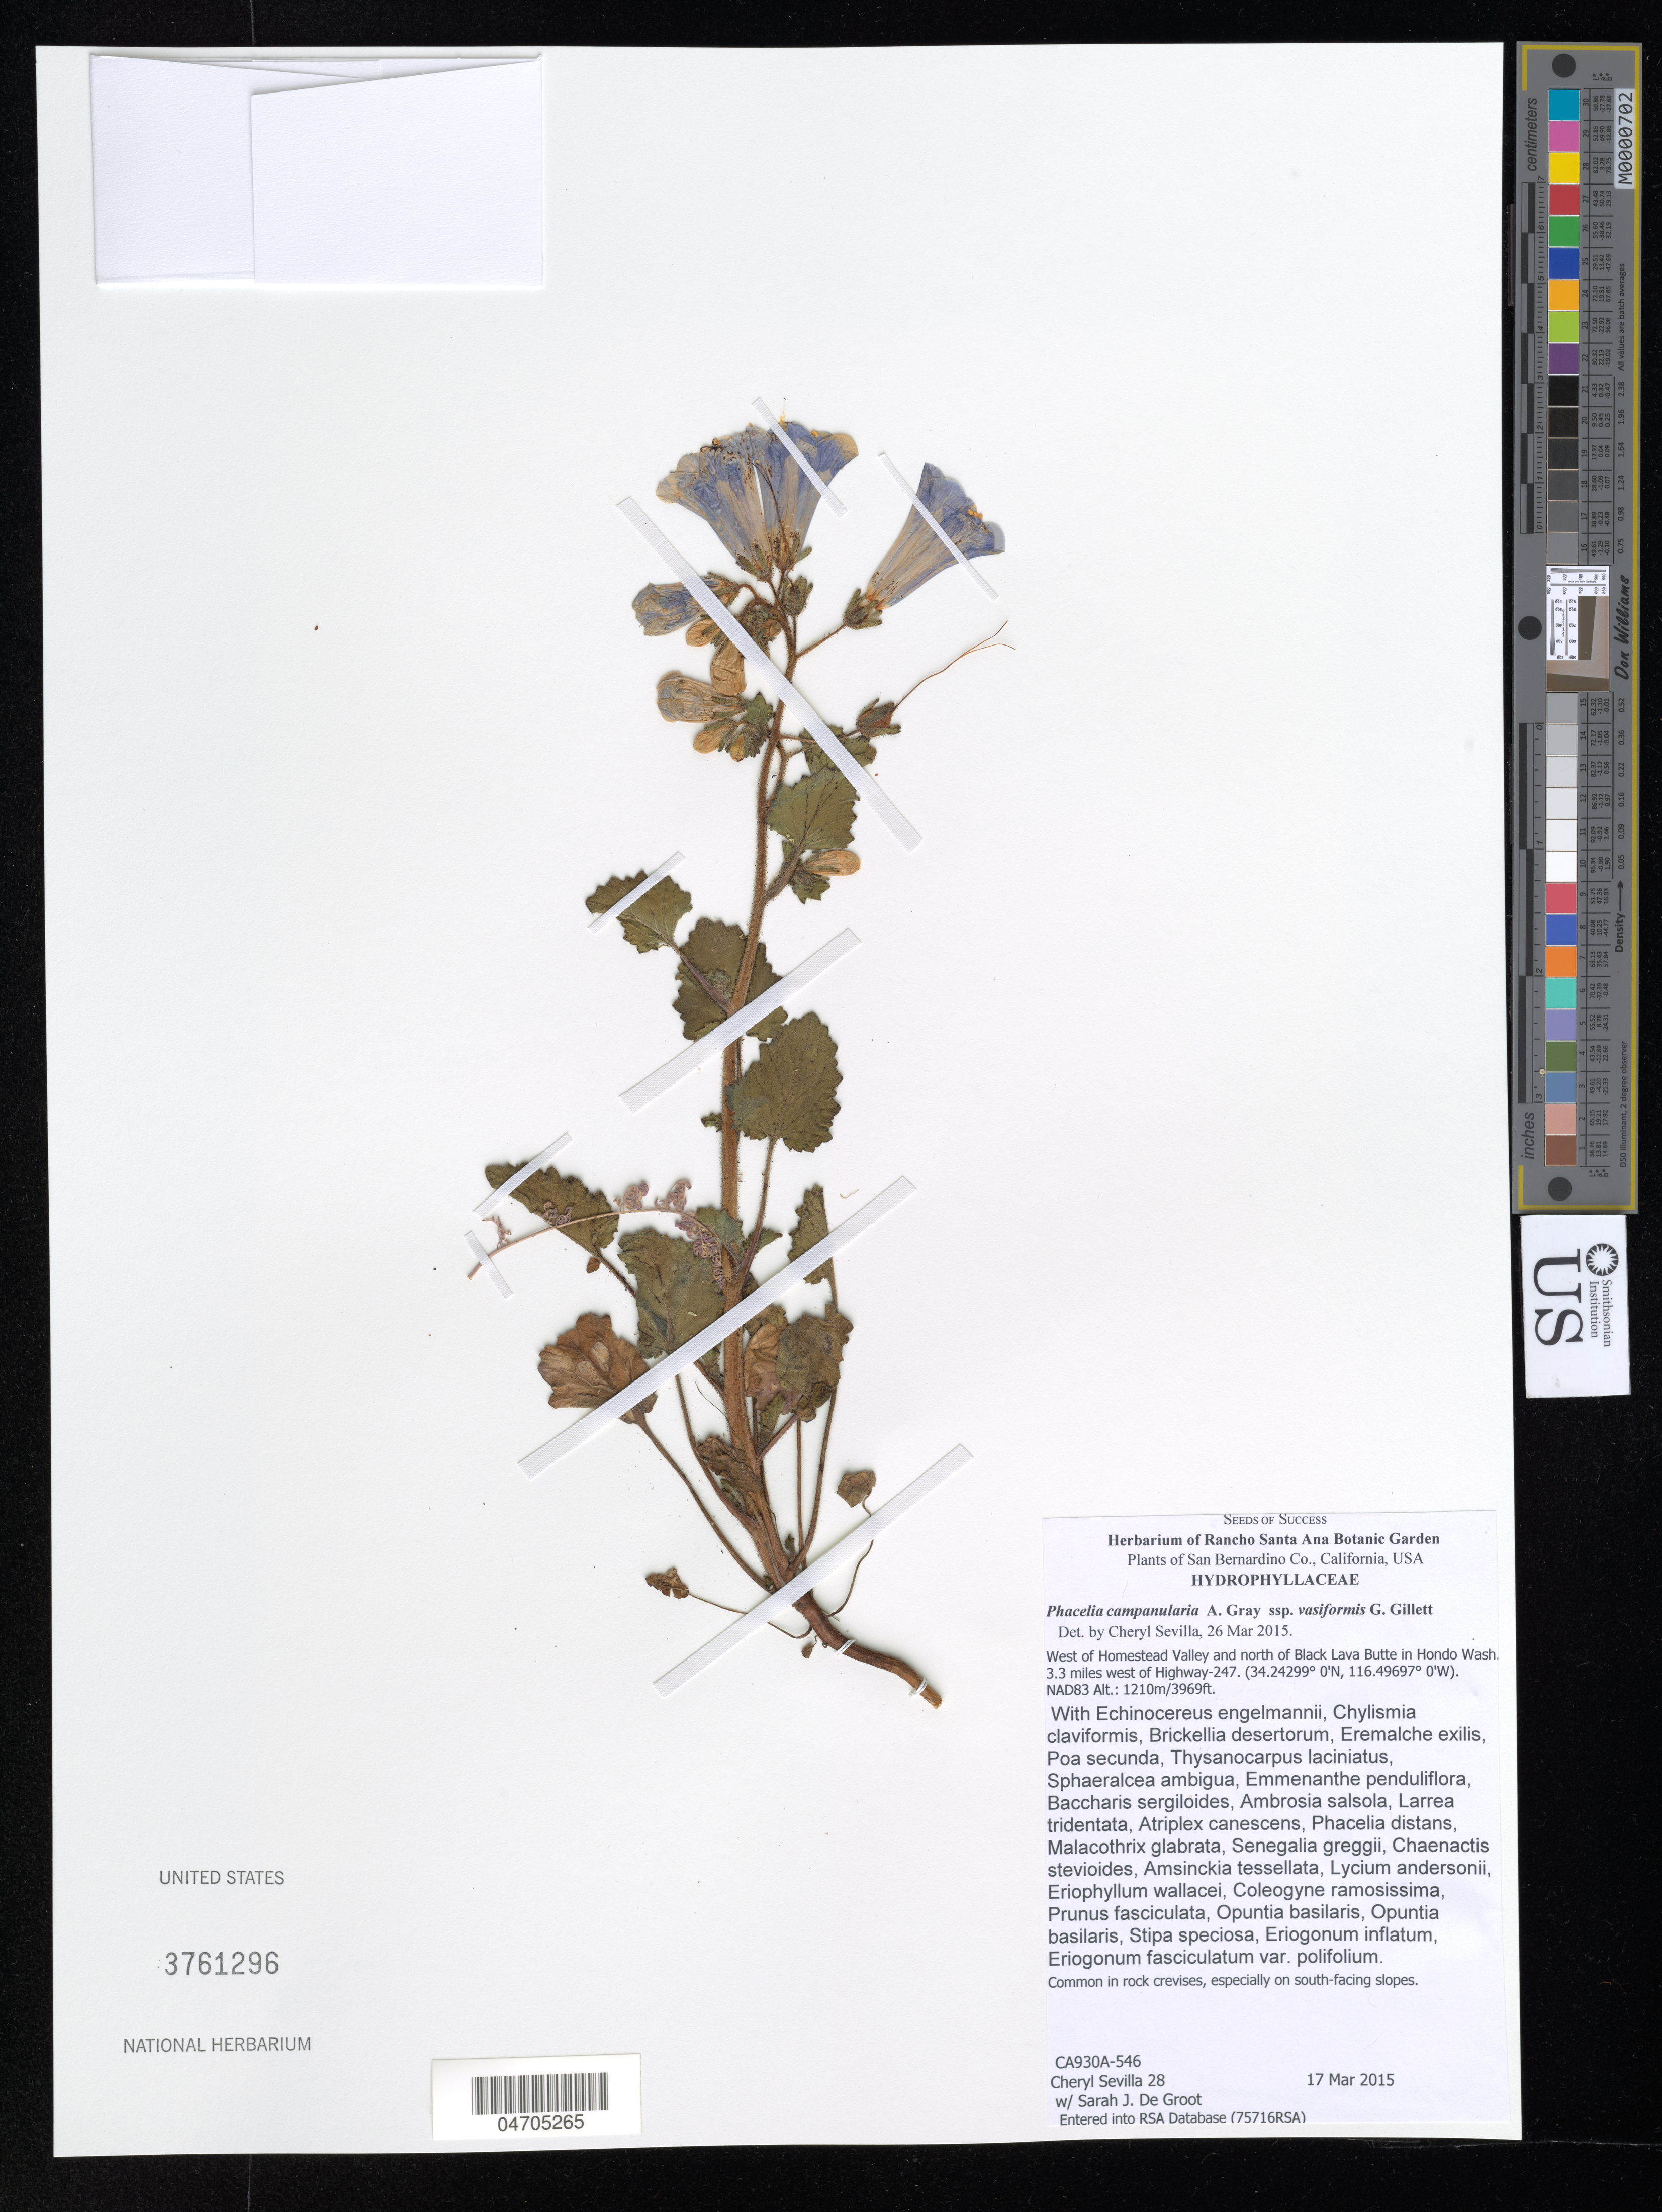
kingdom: Plantae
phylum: Tracheophyta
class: Magnoliopsida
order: Boraginales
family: Hydrophyllaceae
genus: Phacelia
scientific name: Phacelia campanularia subsp. vasiformis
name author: G.W. Gillett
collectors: C. Sevilla & S. De Groot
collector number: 28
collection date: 2015-03-17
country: United States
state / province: California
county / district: San Bernardino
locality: San Bernardino Co. West of Homestead Valley and north of Black Lava Butte in Hondo Wash. 3.3 miles west of Highway-247.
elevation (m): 1210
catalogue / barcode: US 3761296